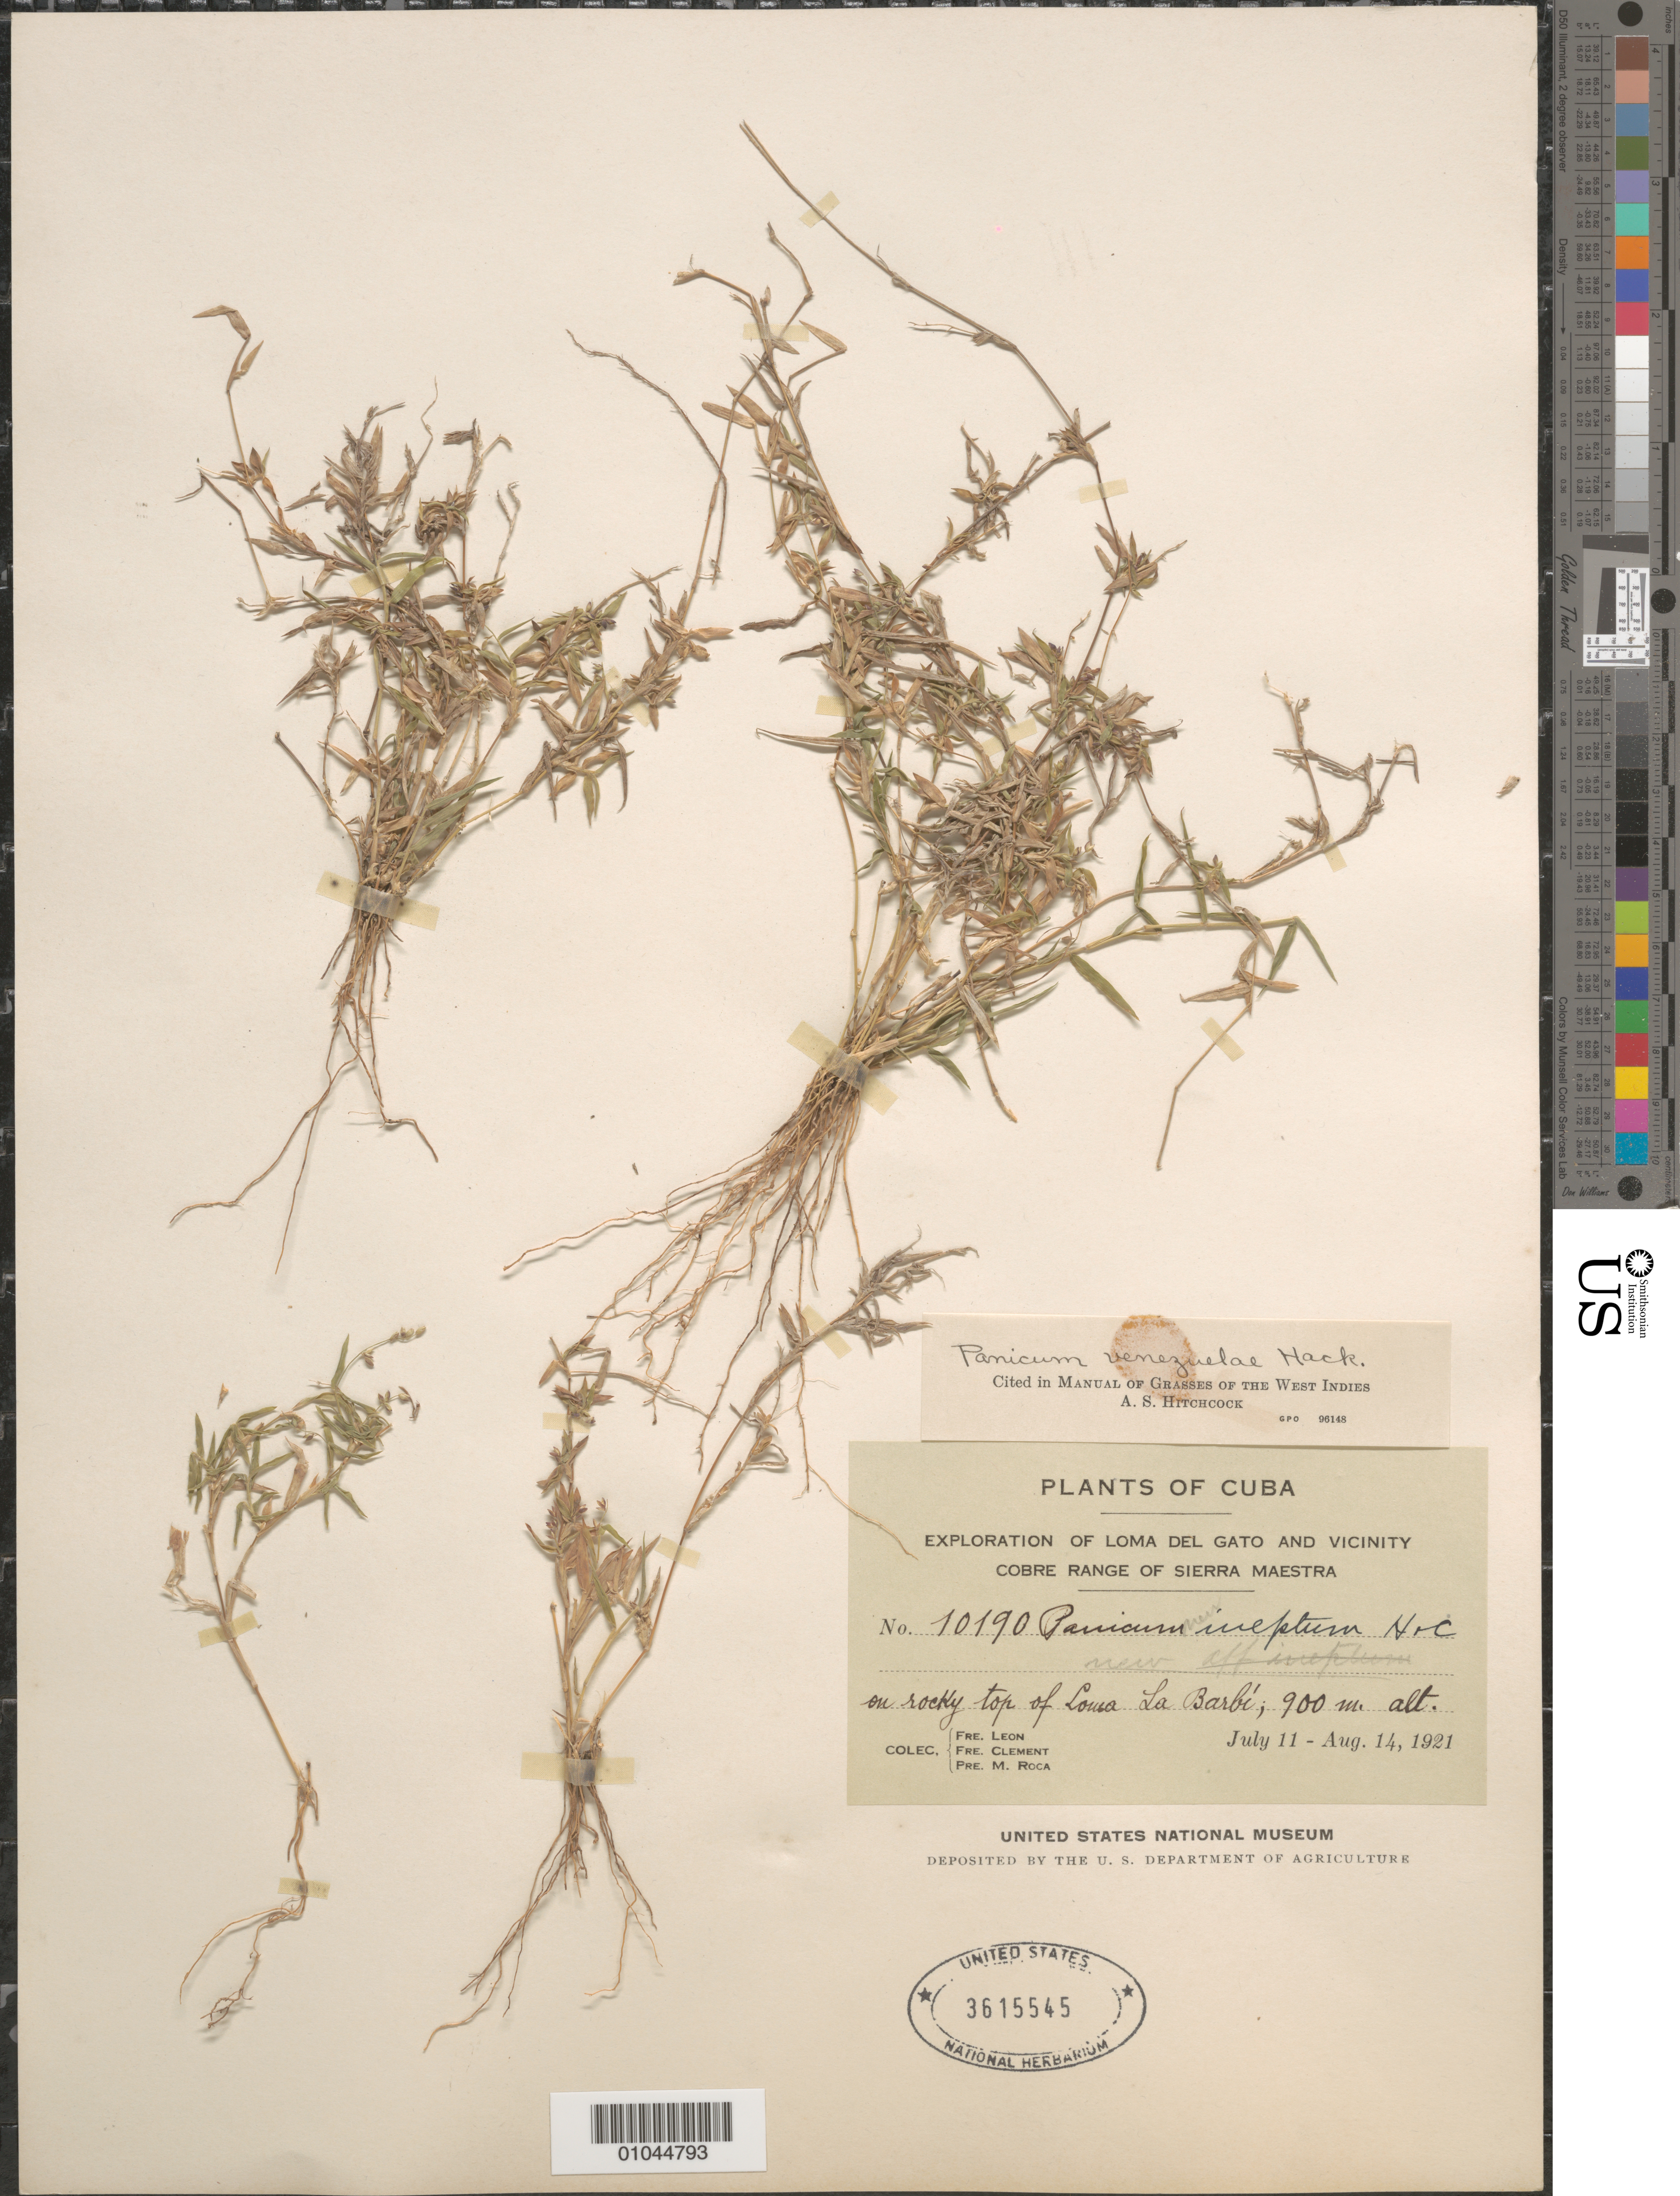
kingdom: Plantae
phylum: Tracheophyta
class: Liliopsida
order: Poales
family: Poaceae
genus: Panicum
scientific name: Panicum venezuelae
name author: Hack.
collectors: Bro. León, B. Clement & M. Roca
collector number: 10190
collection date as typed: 11 Jul 1921 to 14 Aug 1921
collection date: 1921-07-11/1921-08-14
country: Cuba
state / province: Oriente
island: Cuba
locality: Rocky top of Loma la Barbi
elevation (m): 900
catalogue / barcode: US 3615545